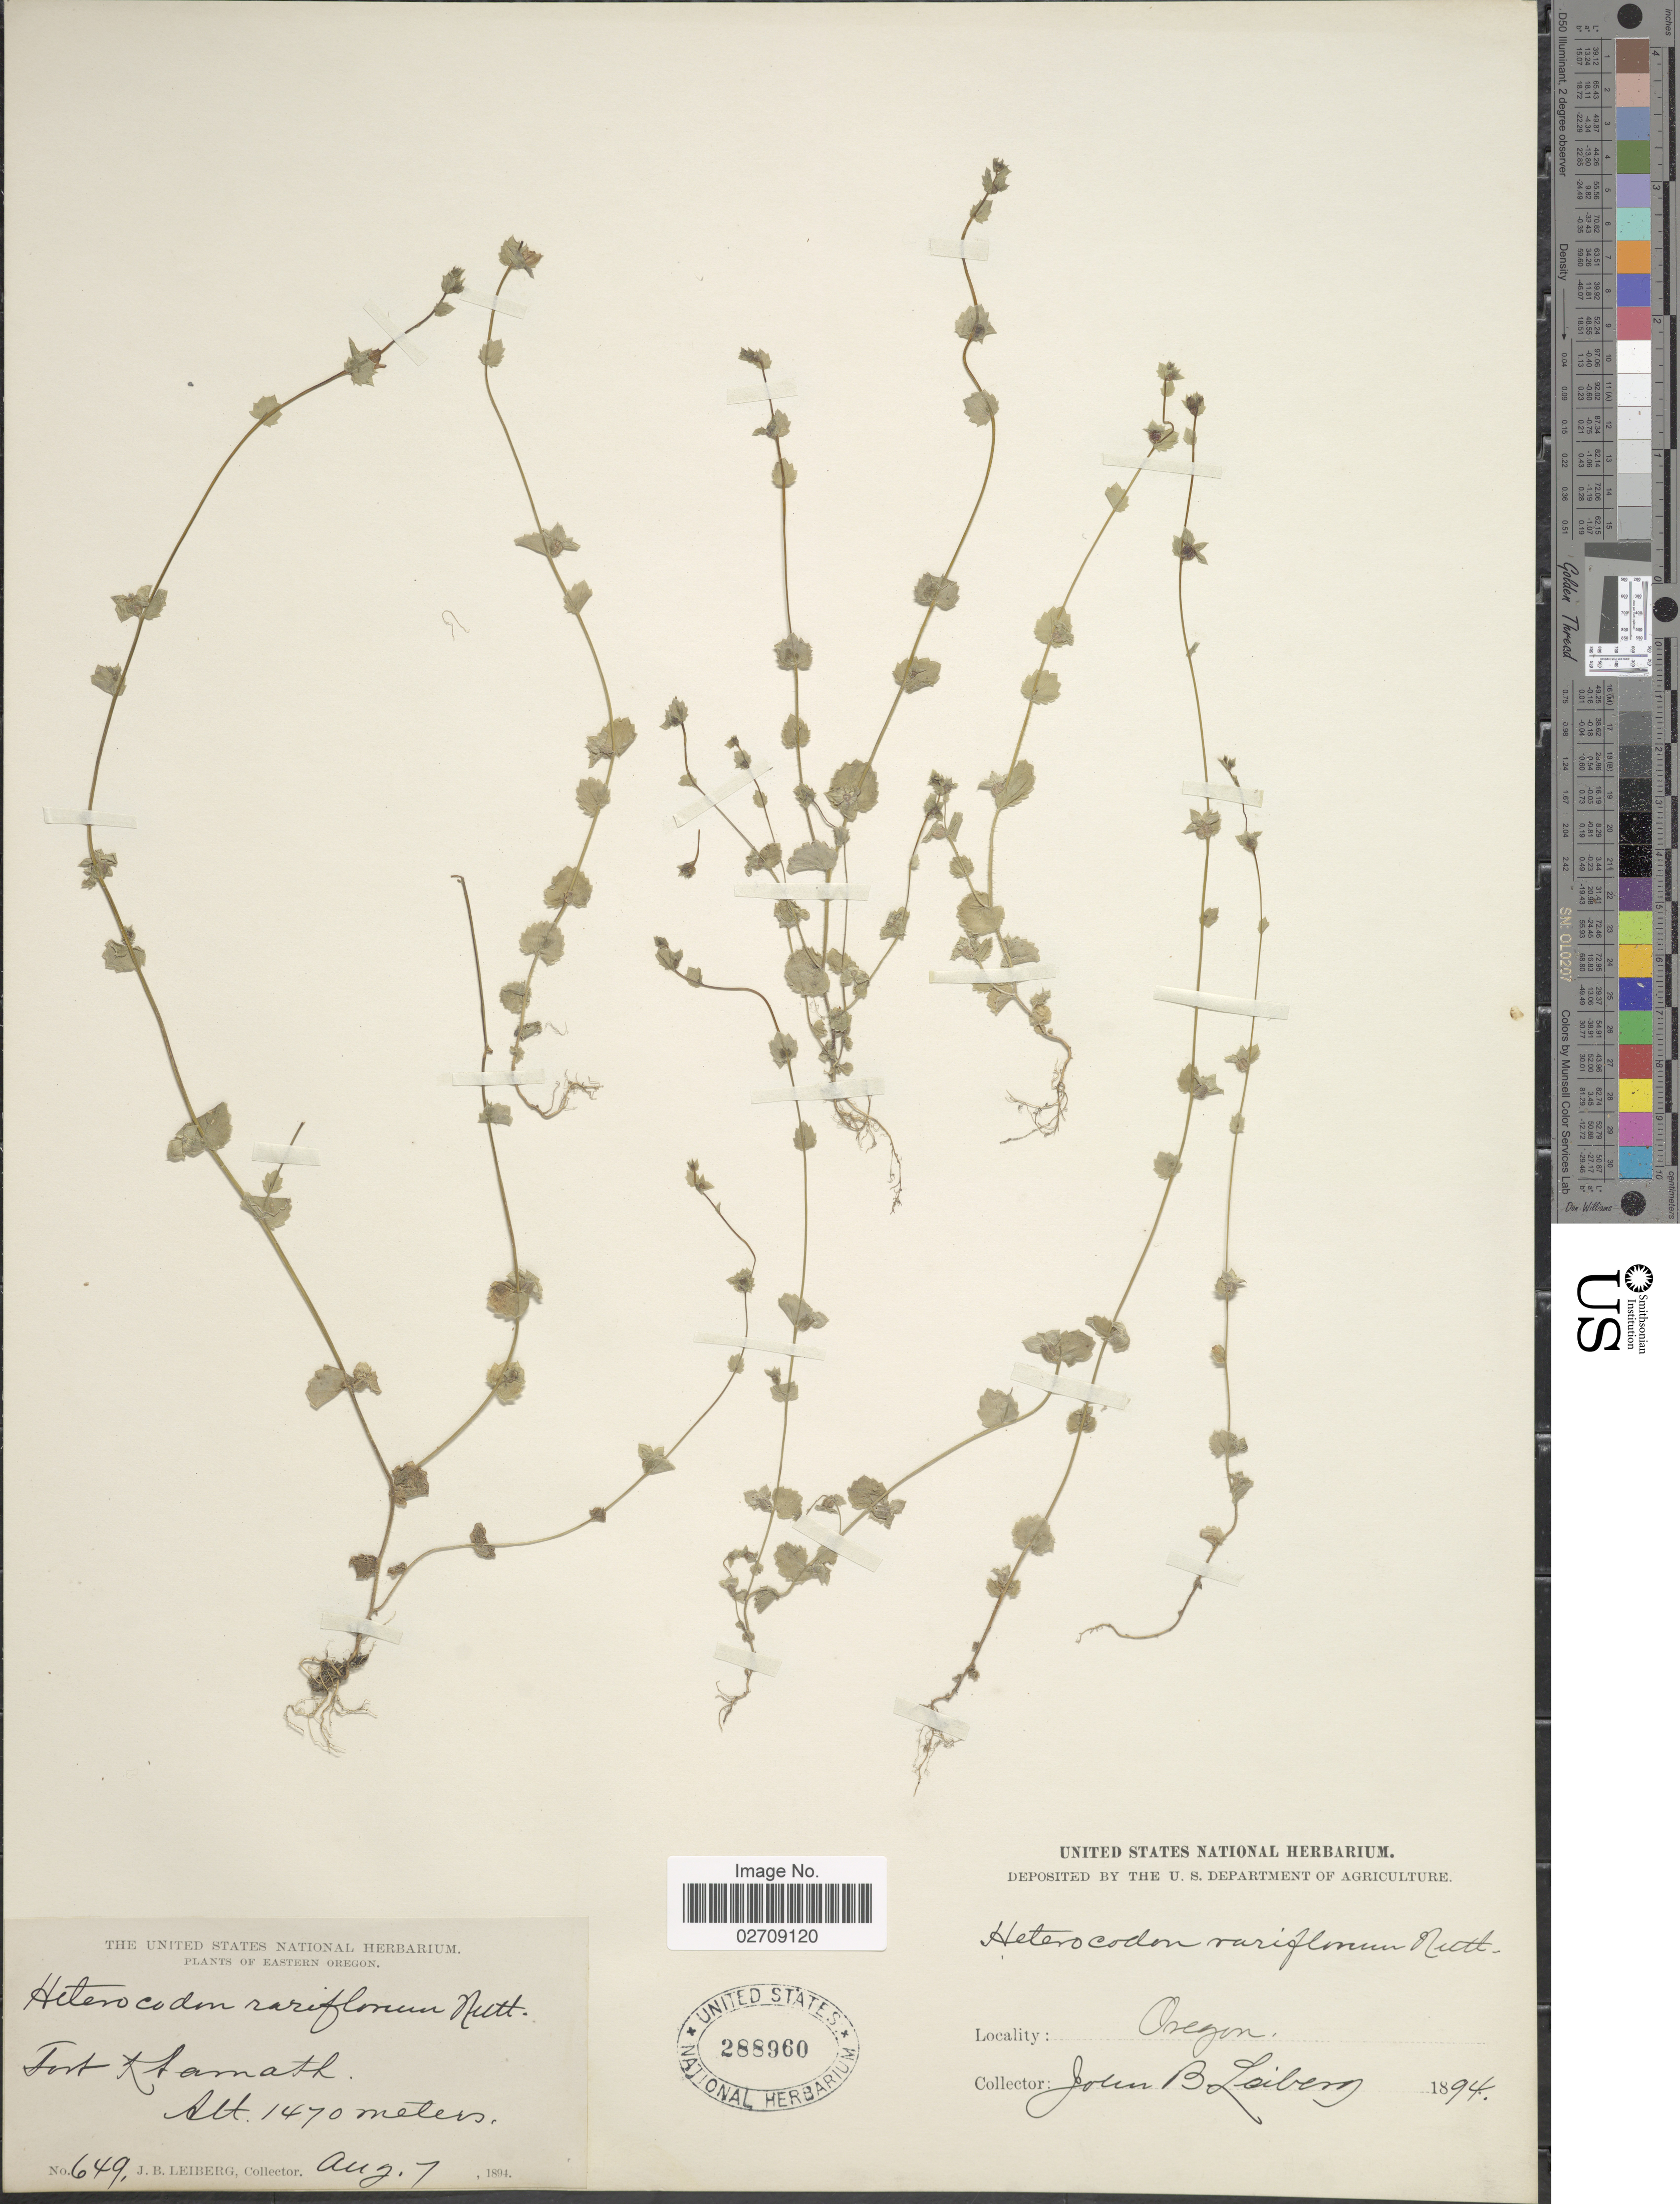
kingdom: Plantae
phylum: Tracheophyta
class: Magnoliopsida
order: Asterales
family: Campanulaceae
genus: Heterocodon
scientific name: Heterocodon rariflorum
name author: Nutt.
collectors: J. B. Leiberg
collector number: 649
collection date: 1894-08-07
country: United States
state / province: Oregon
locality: Eastern Oregon. Fort Klamath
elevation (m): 1470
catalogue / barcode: US 288960